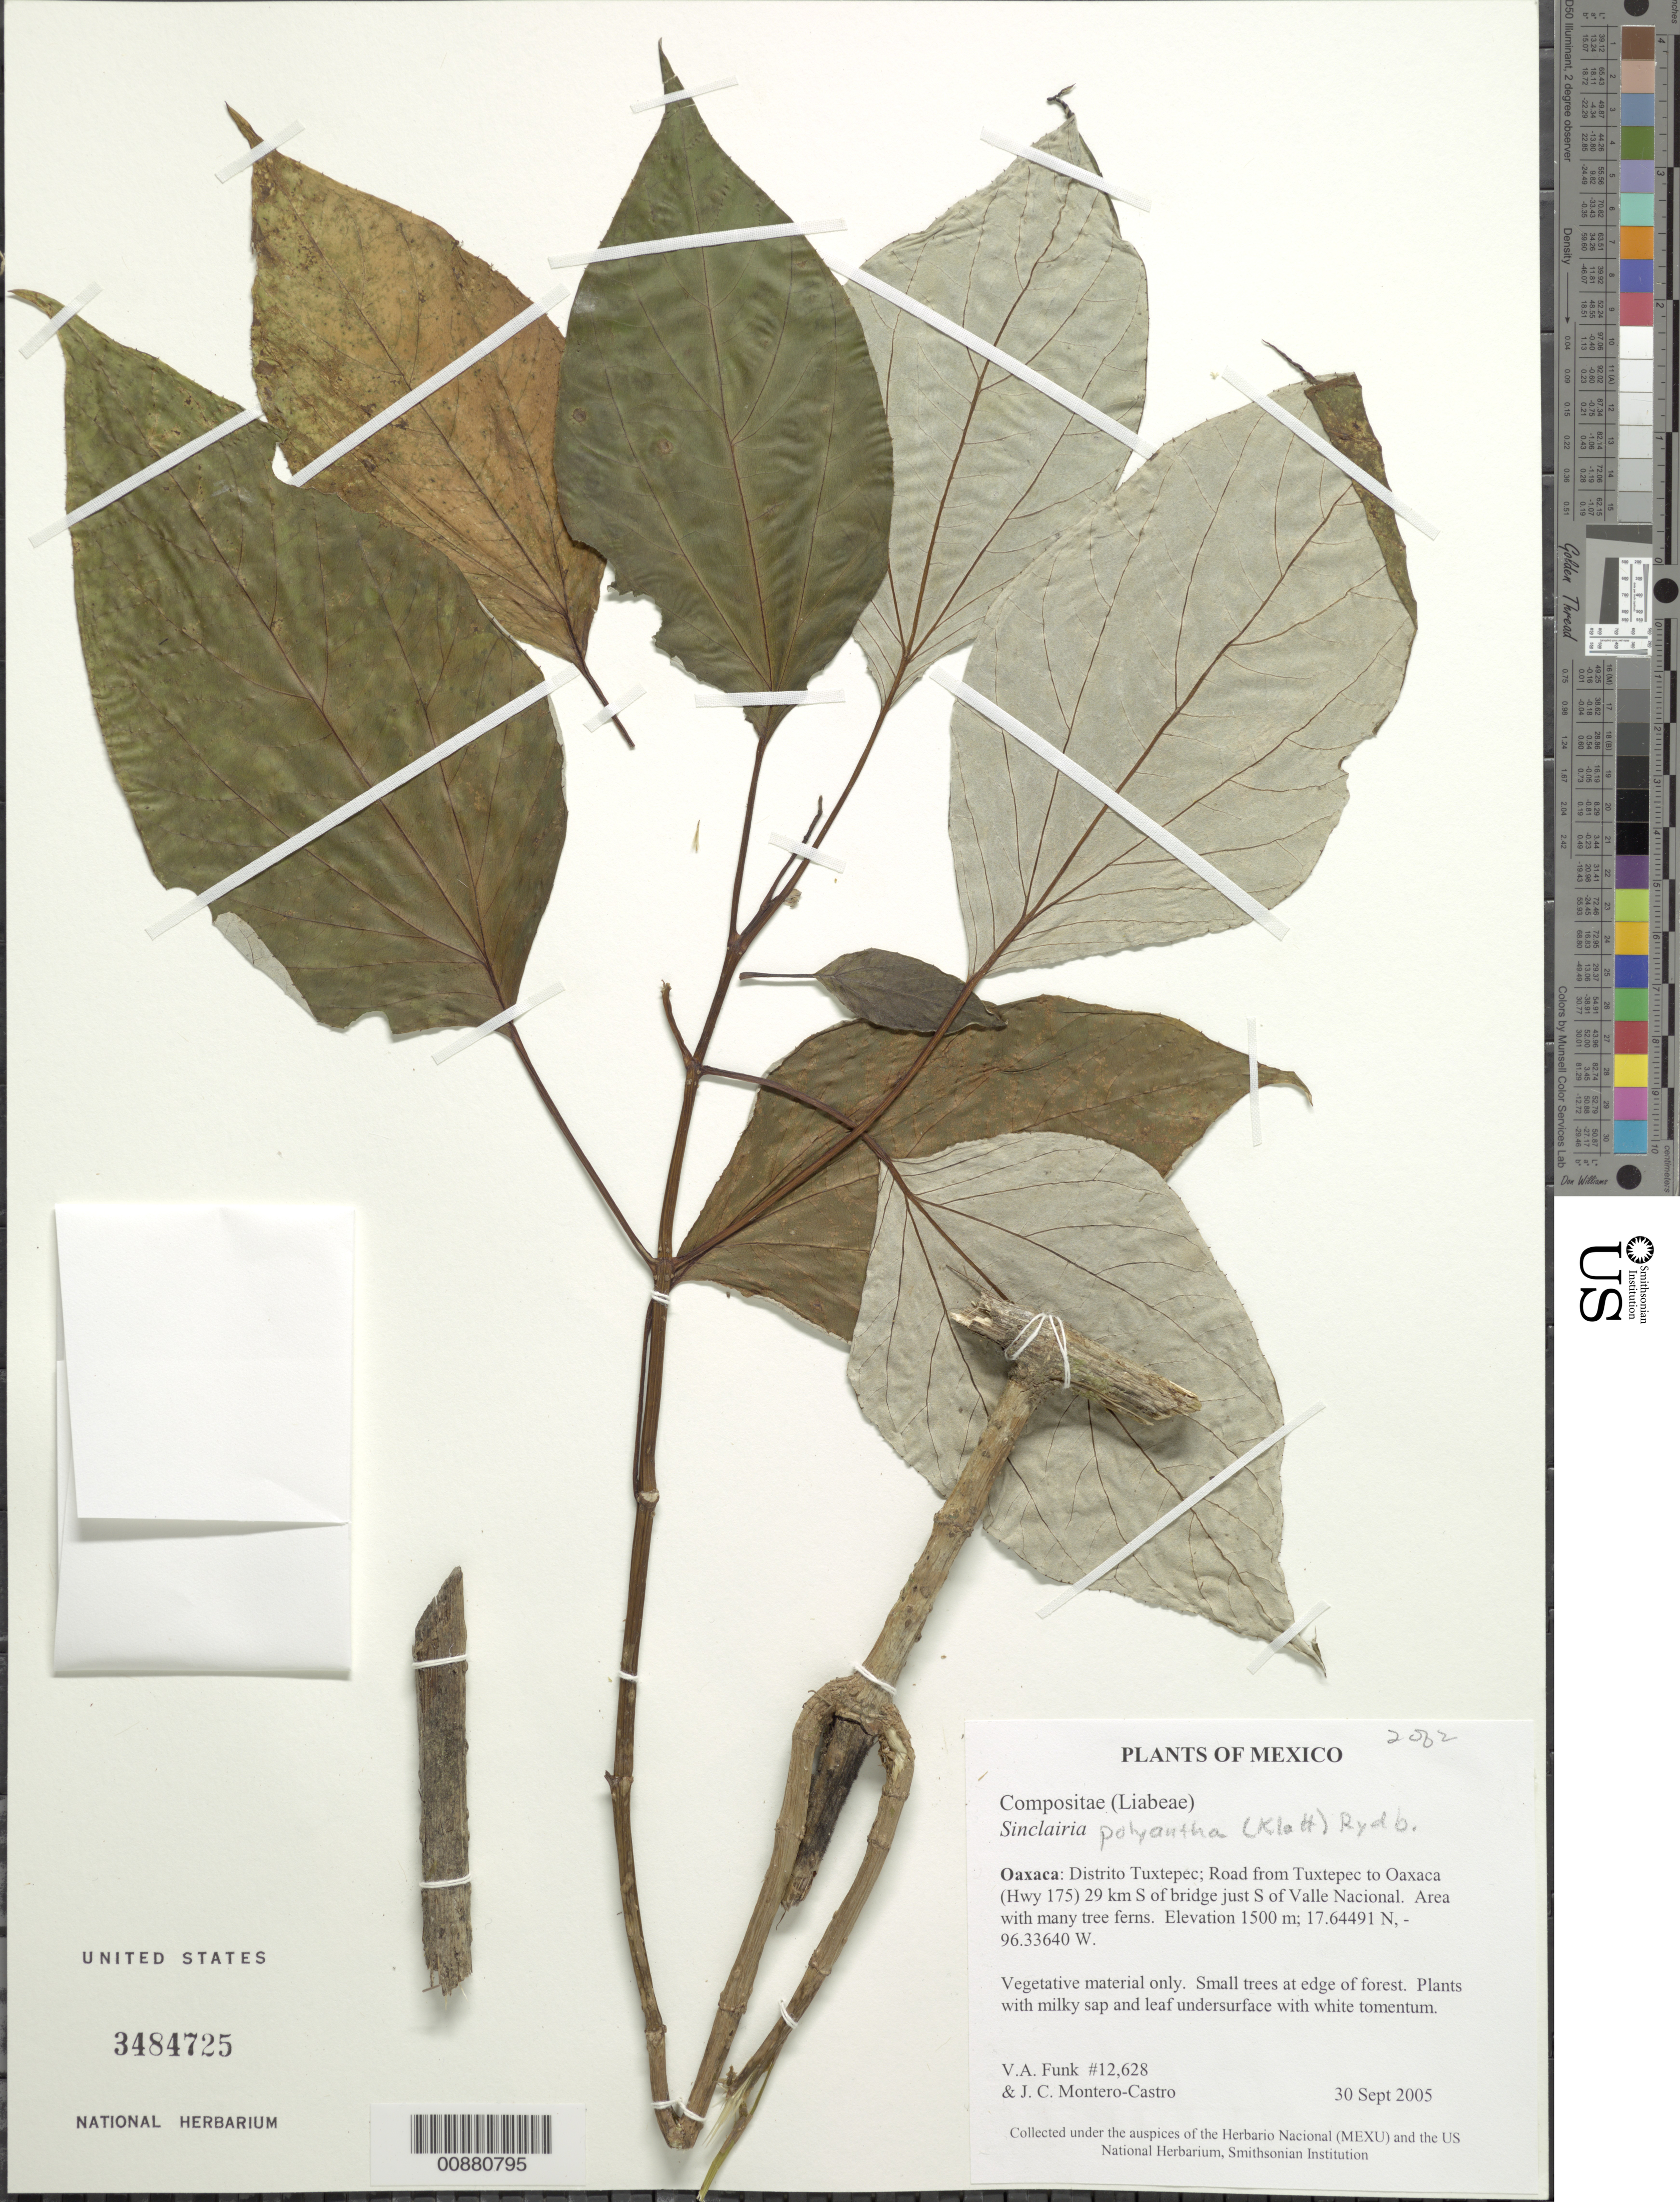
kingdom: Plantae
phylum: Tracheophyta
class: Magnoliopsida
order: Asterales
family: Asteraceae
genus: Sinclairia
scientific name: Sinclairia polyantha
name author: (Klatt) Rydb.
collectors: V. Funk & J. Montero-Castro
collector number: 12628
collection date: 2005-09-30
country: Mexico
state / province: Oaxaca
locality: Oaxaca: Distrito Tuxtepec; Road from Tuxtepec to Oaxaca (Hwy 175) 29 km S of bridge just S of Valle Nacional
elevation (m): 1500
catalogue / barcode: US 3484725